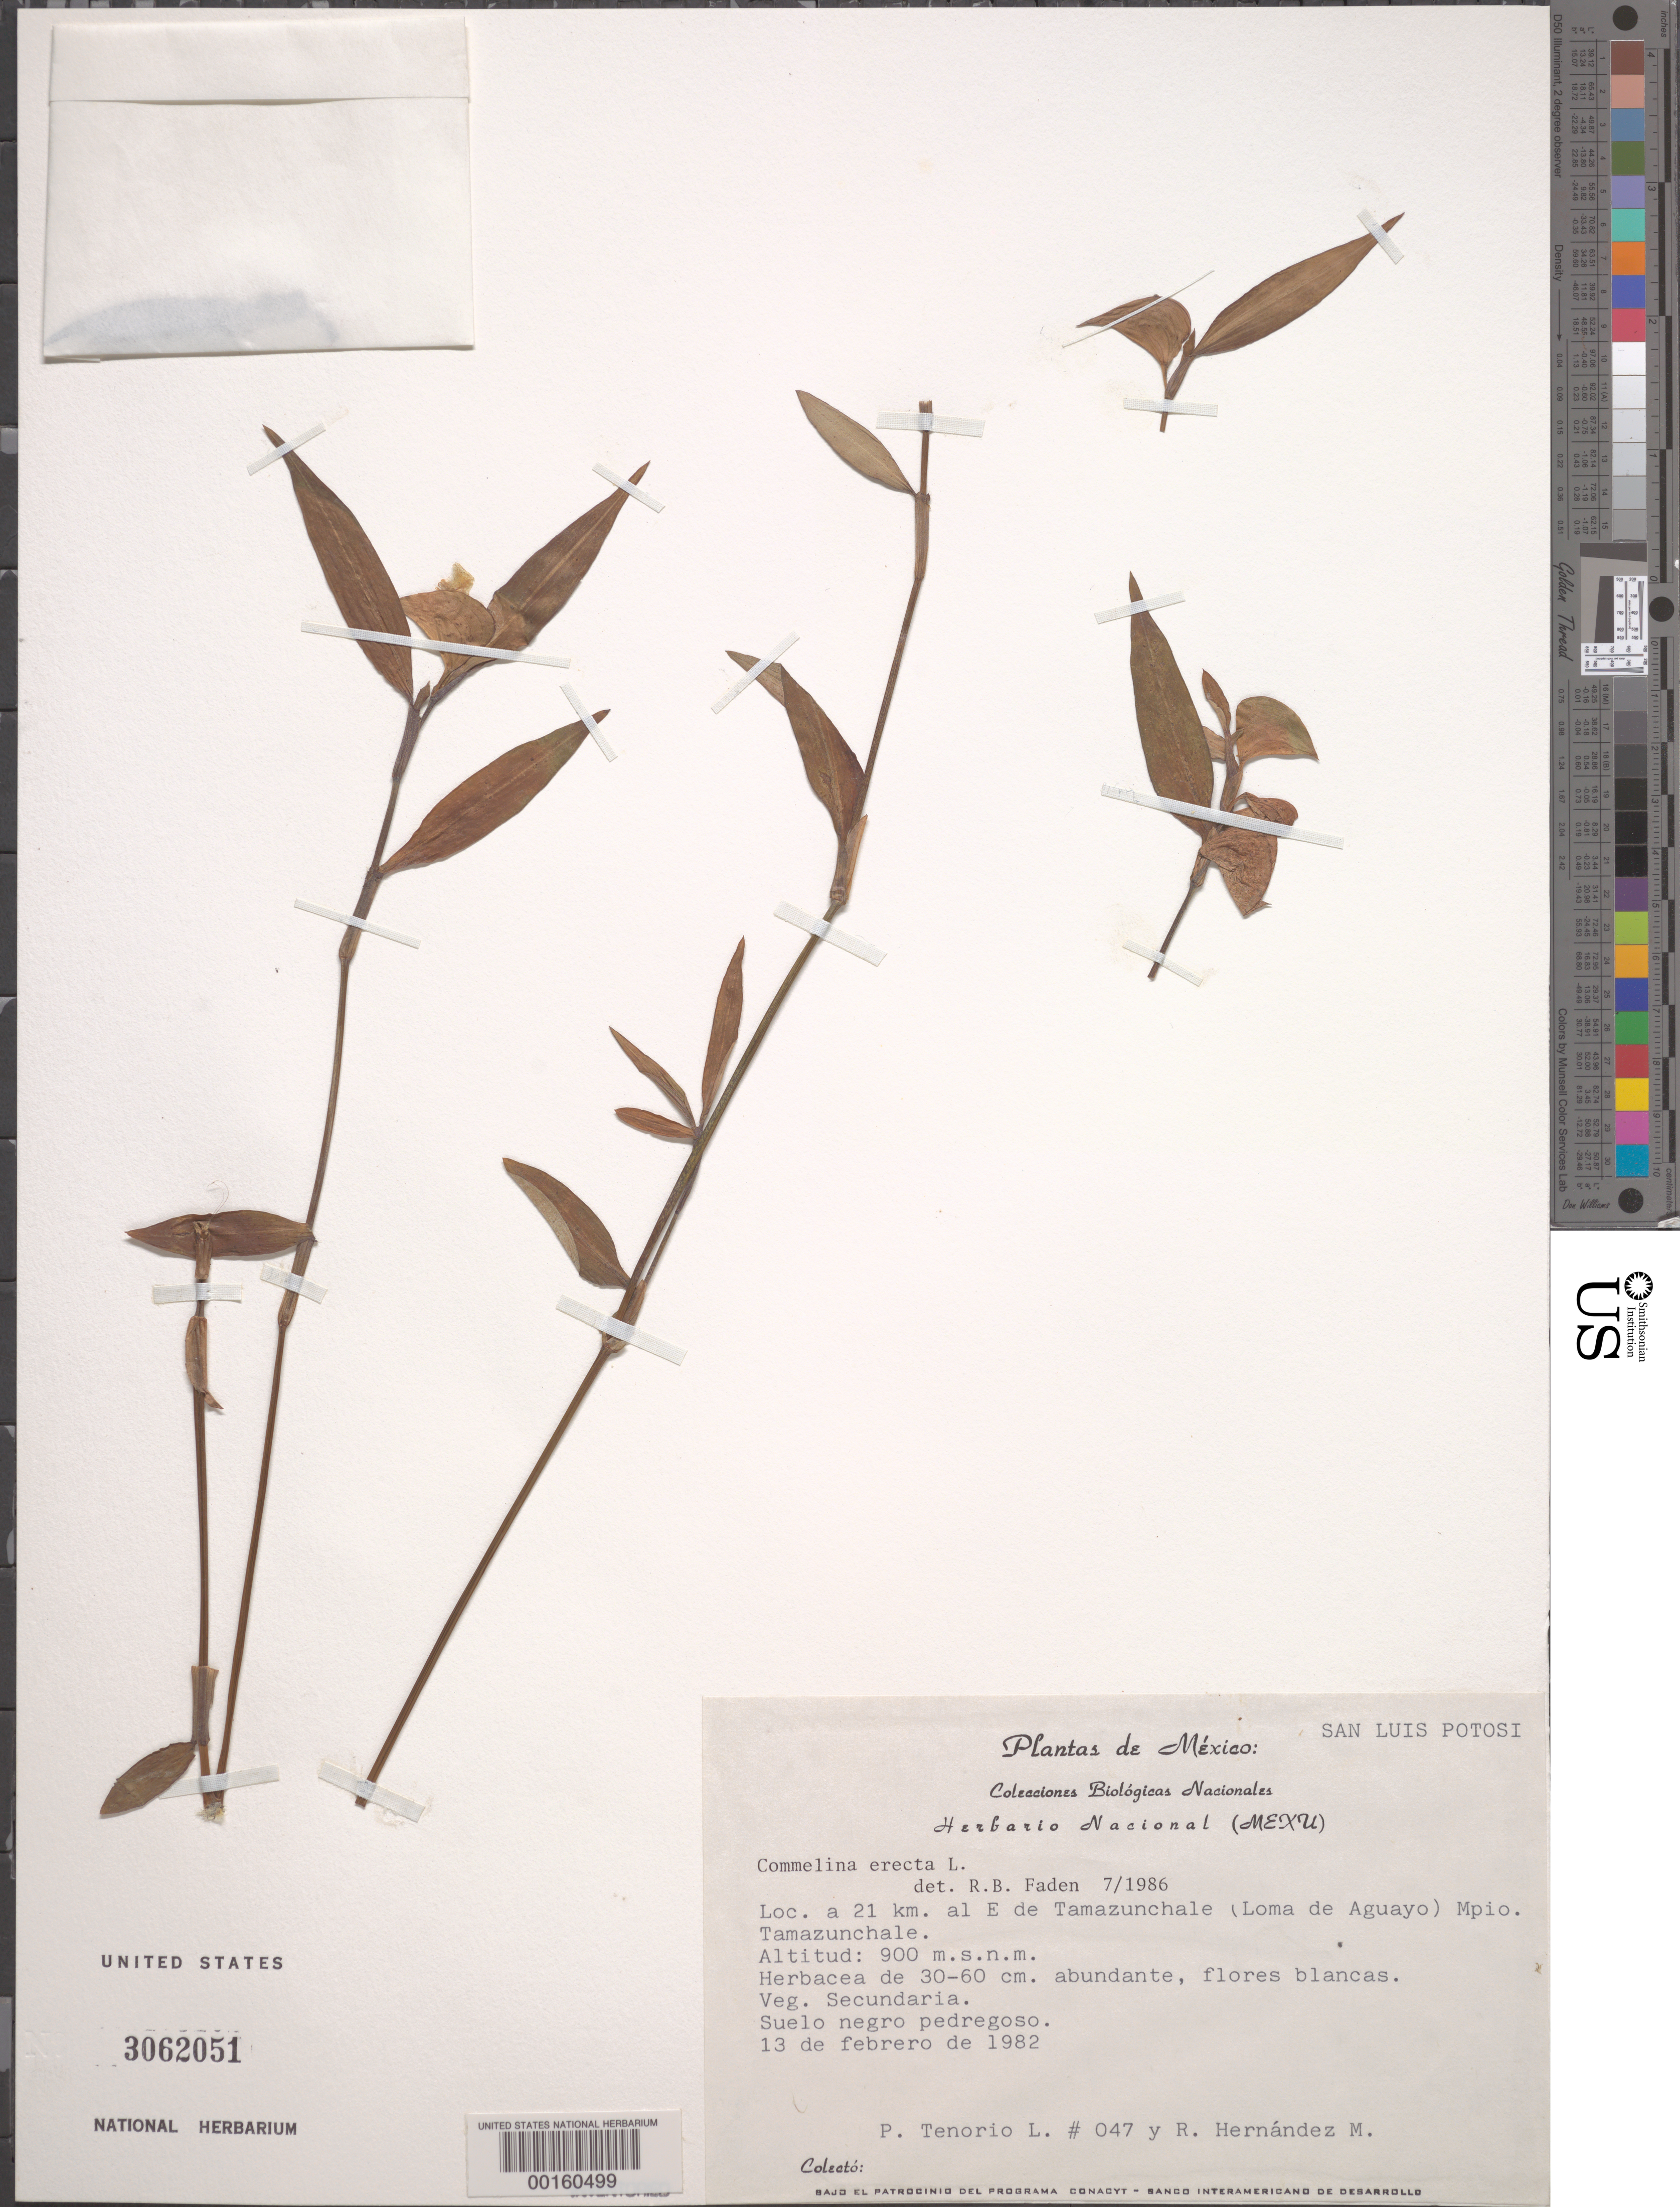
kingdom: Plantae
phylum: Tracheophyta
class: Liliopsida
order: Commelinales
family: Commelinaceae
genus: Commelina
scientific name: Commelina erecta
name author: L.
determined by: Faden, Robert B., (US), Smithsonian Institution - National Museum of Natural History (UNITED STATES)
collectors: P. Tenorio L. & R. Hernandez M.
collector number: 47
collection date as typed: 13 Feb 1982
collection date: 1982-02-13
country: Mexico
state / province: San Luis Potosí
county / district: Tamazunchale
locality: E of Tamazunchale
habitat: Black, rocky soil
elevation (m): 900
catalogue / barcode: US 3062051